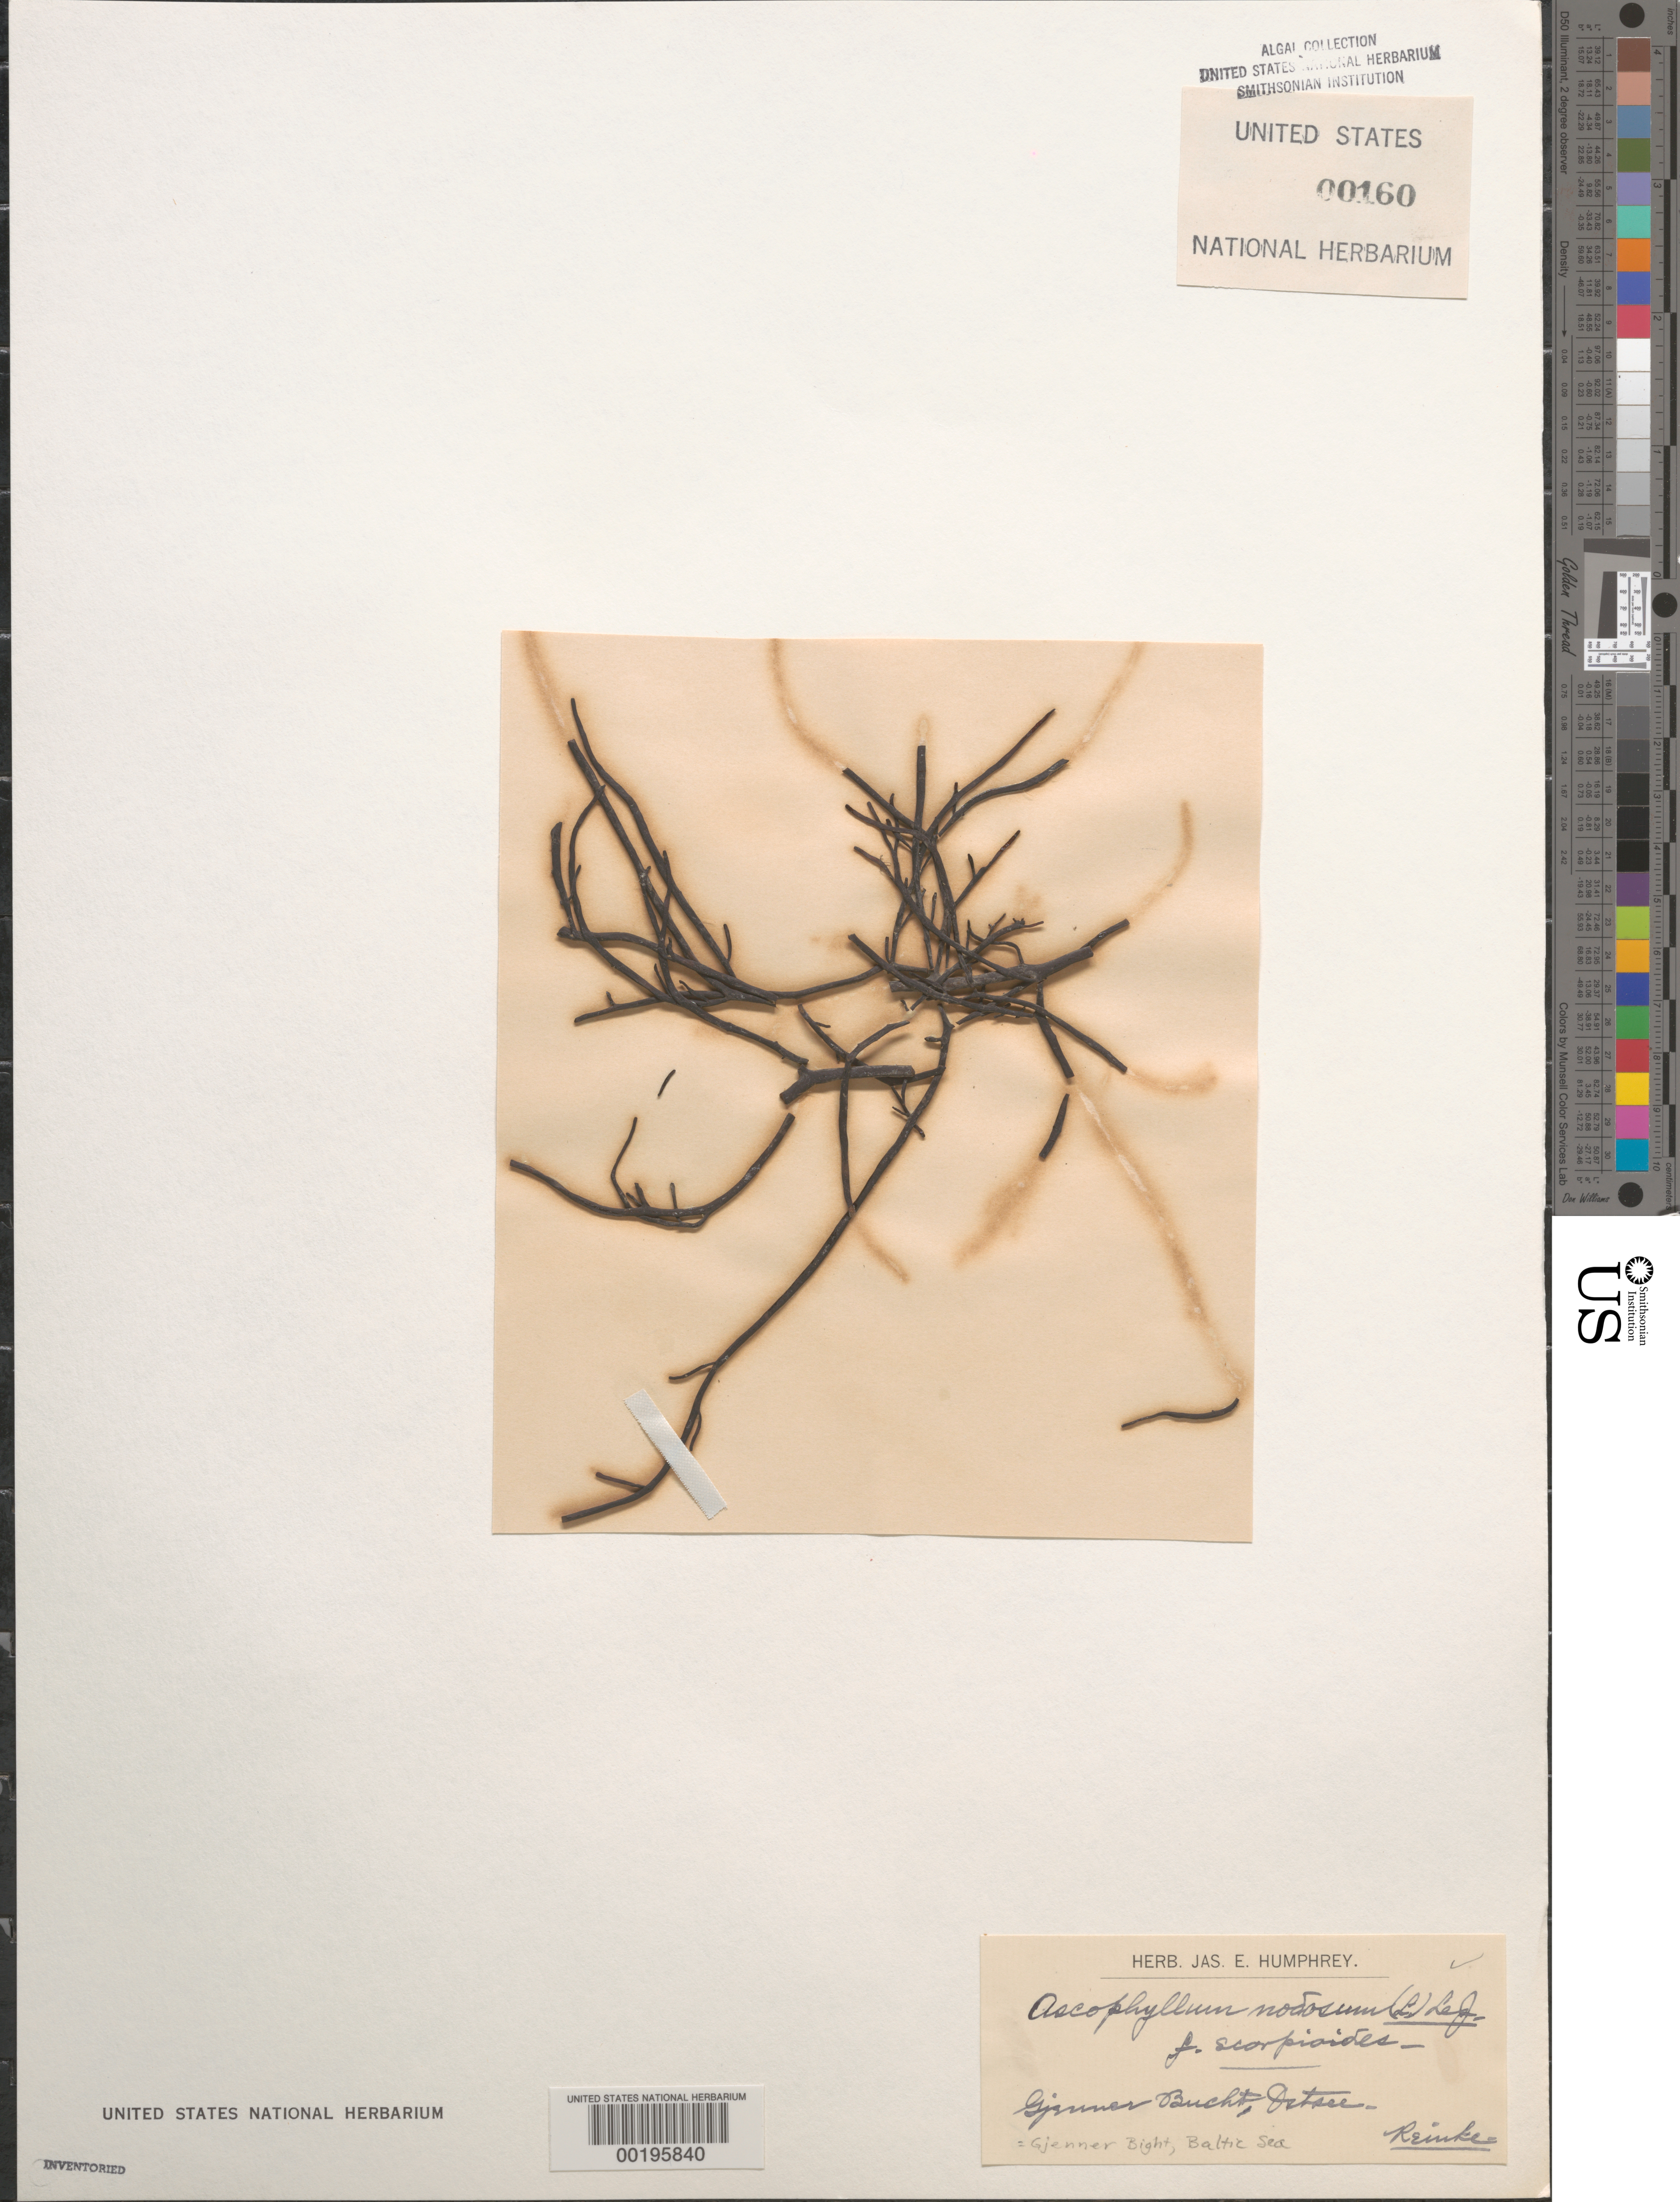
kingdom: Chromista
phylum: Ochrophyta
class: Phaeophyceae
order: Fucales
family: Fucaceae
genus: Ascophyllum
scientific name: Ascophyllum nodosum f. scorpioides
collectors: J. Reinke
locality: Gjenner Bight, Baltic Sea (Ostsee)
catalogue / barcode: US 160